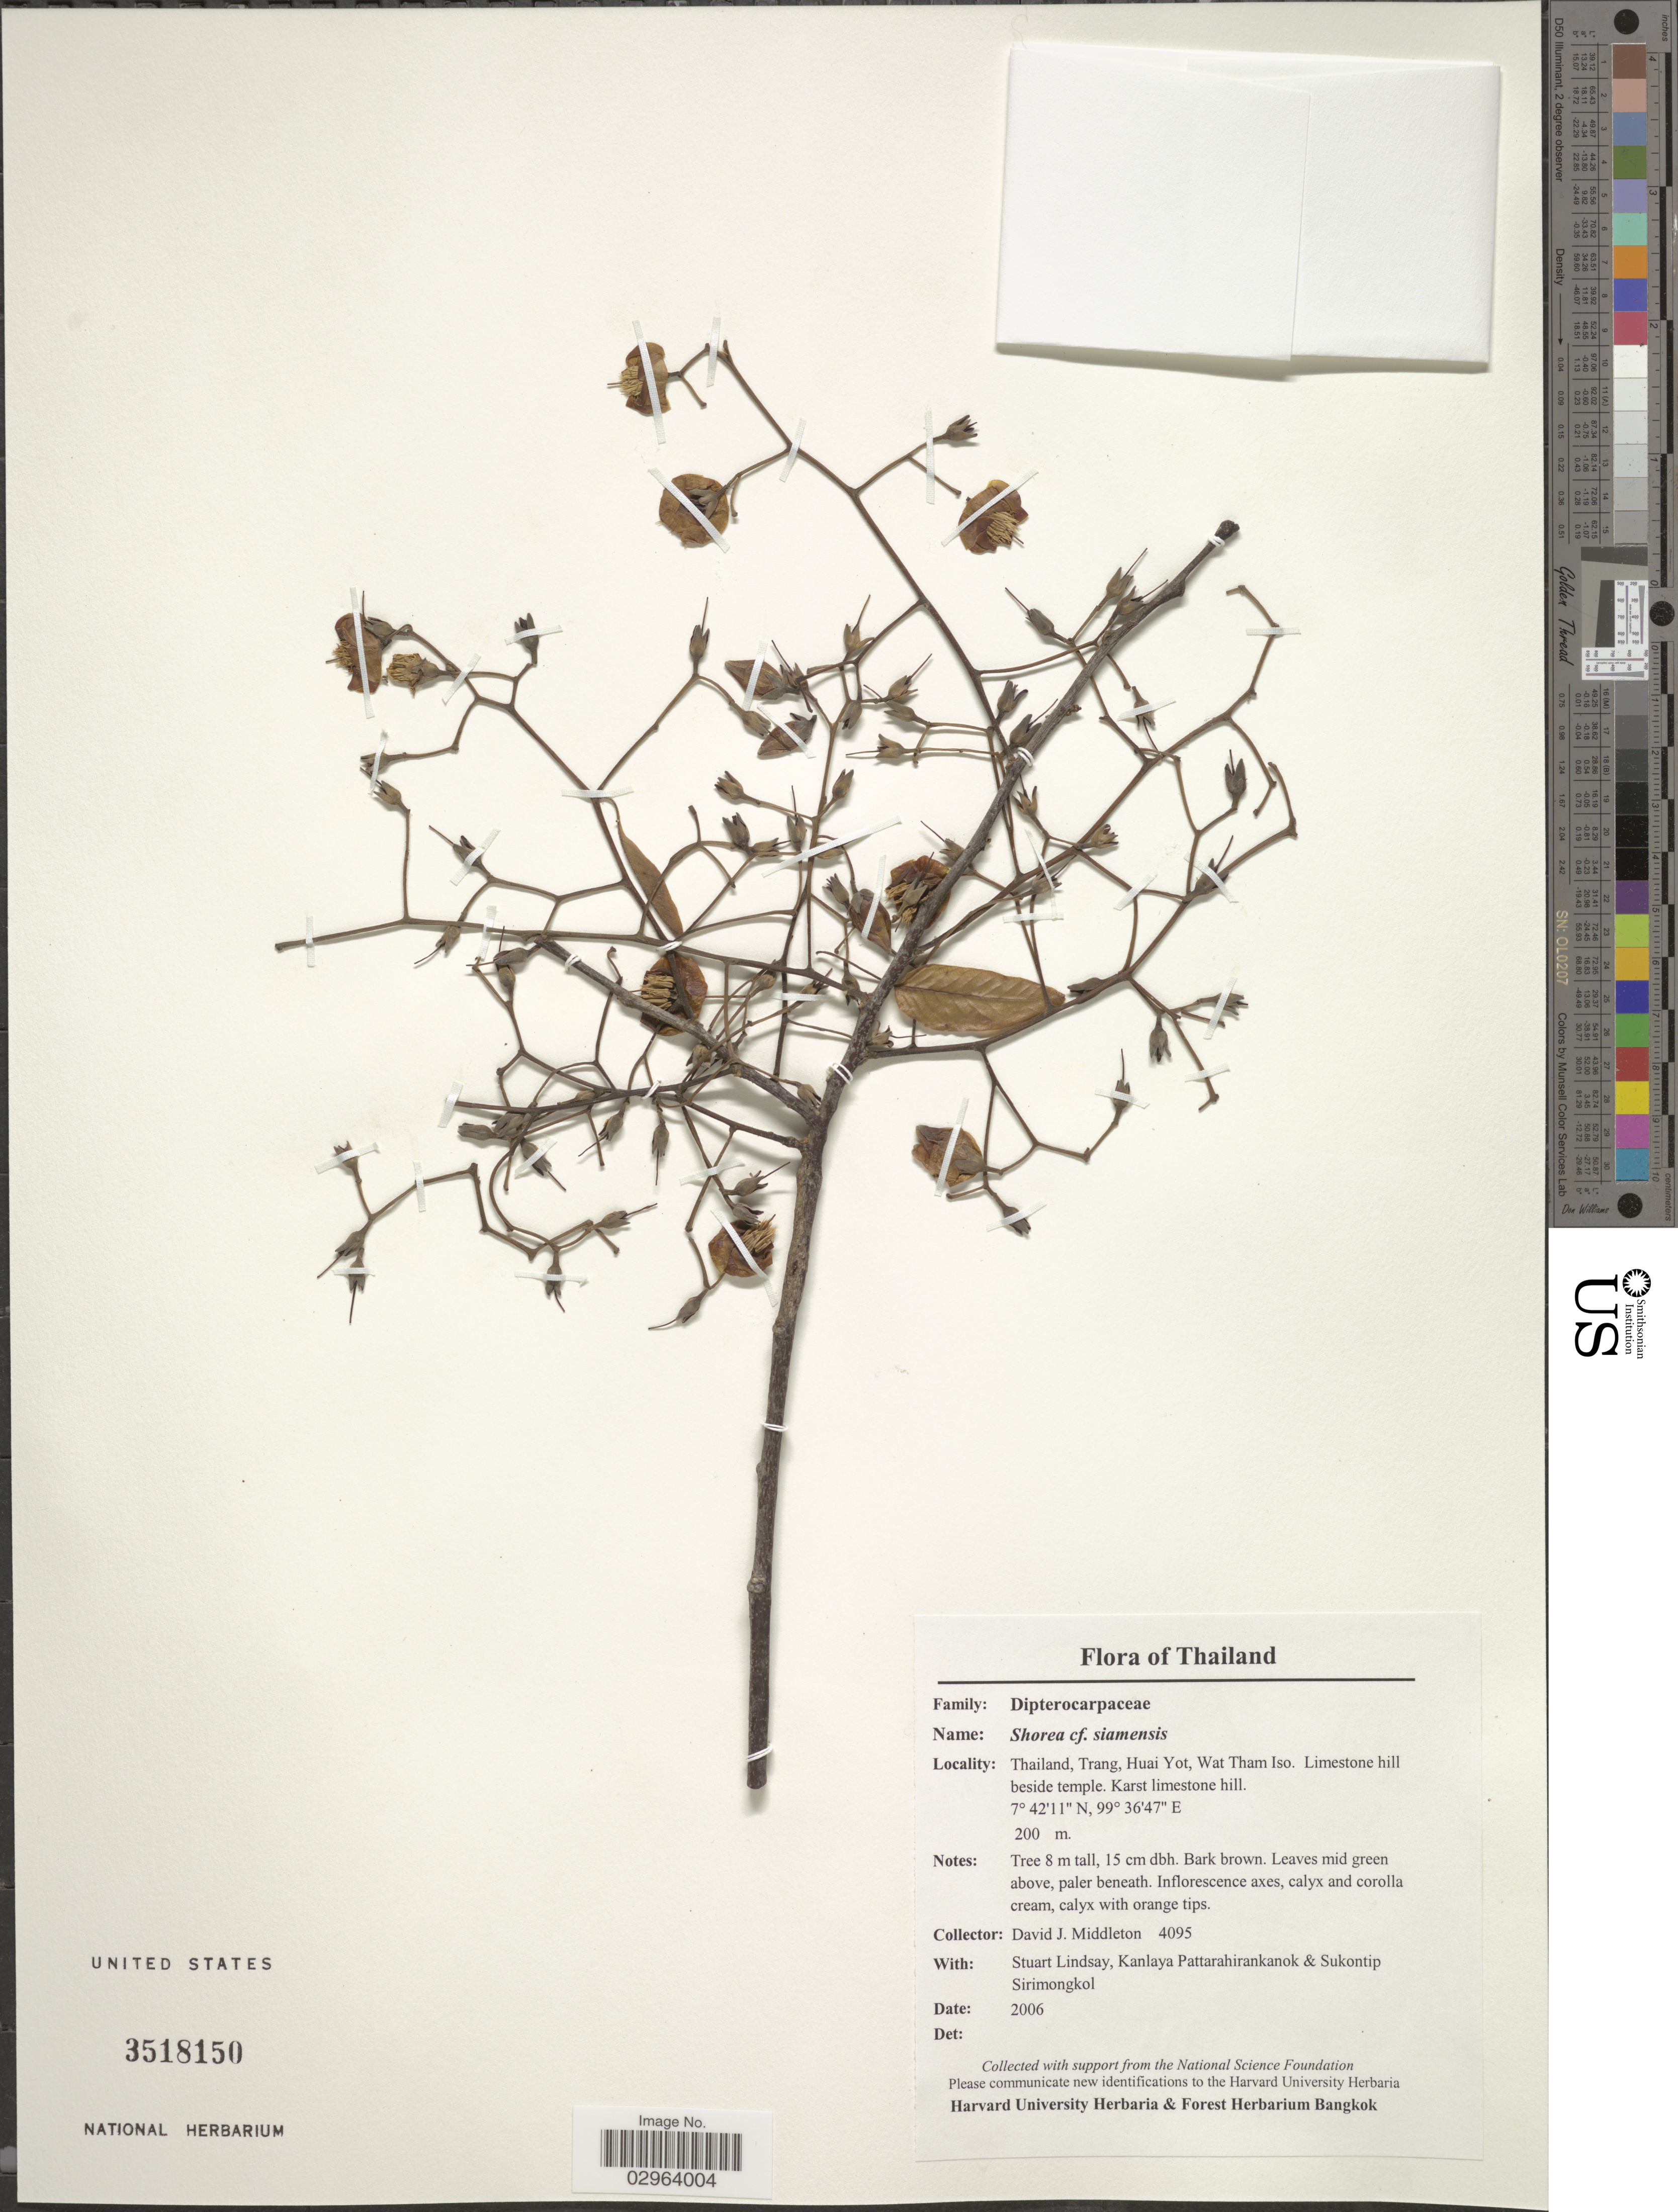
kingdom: Plantae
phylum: Tracheophyta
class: Magnoliopsida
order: Malvales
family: Dipterocarpaceae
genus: Pentacme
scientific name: Pentacme siamensis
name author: (Miq.) Kurz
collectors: D. J. Middleton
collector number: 4095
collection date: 2006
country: Thailand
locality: Trang, Huai Yot, Wat Tham Iso. Limestone hill beside temple. Karst limestone hill.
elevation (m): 200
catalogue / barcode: US 3518150